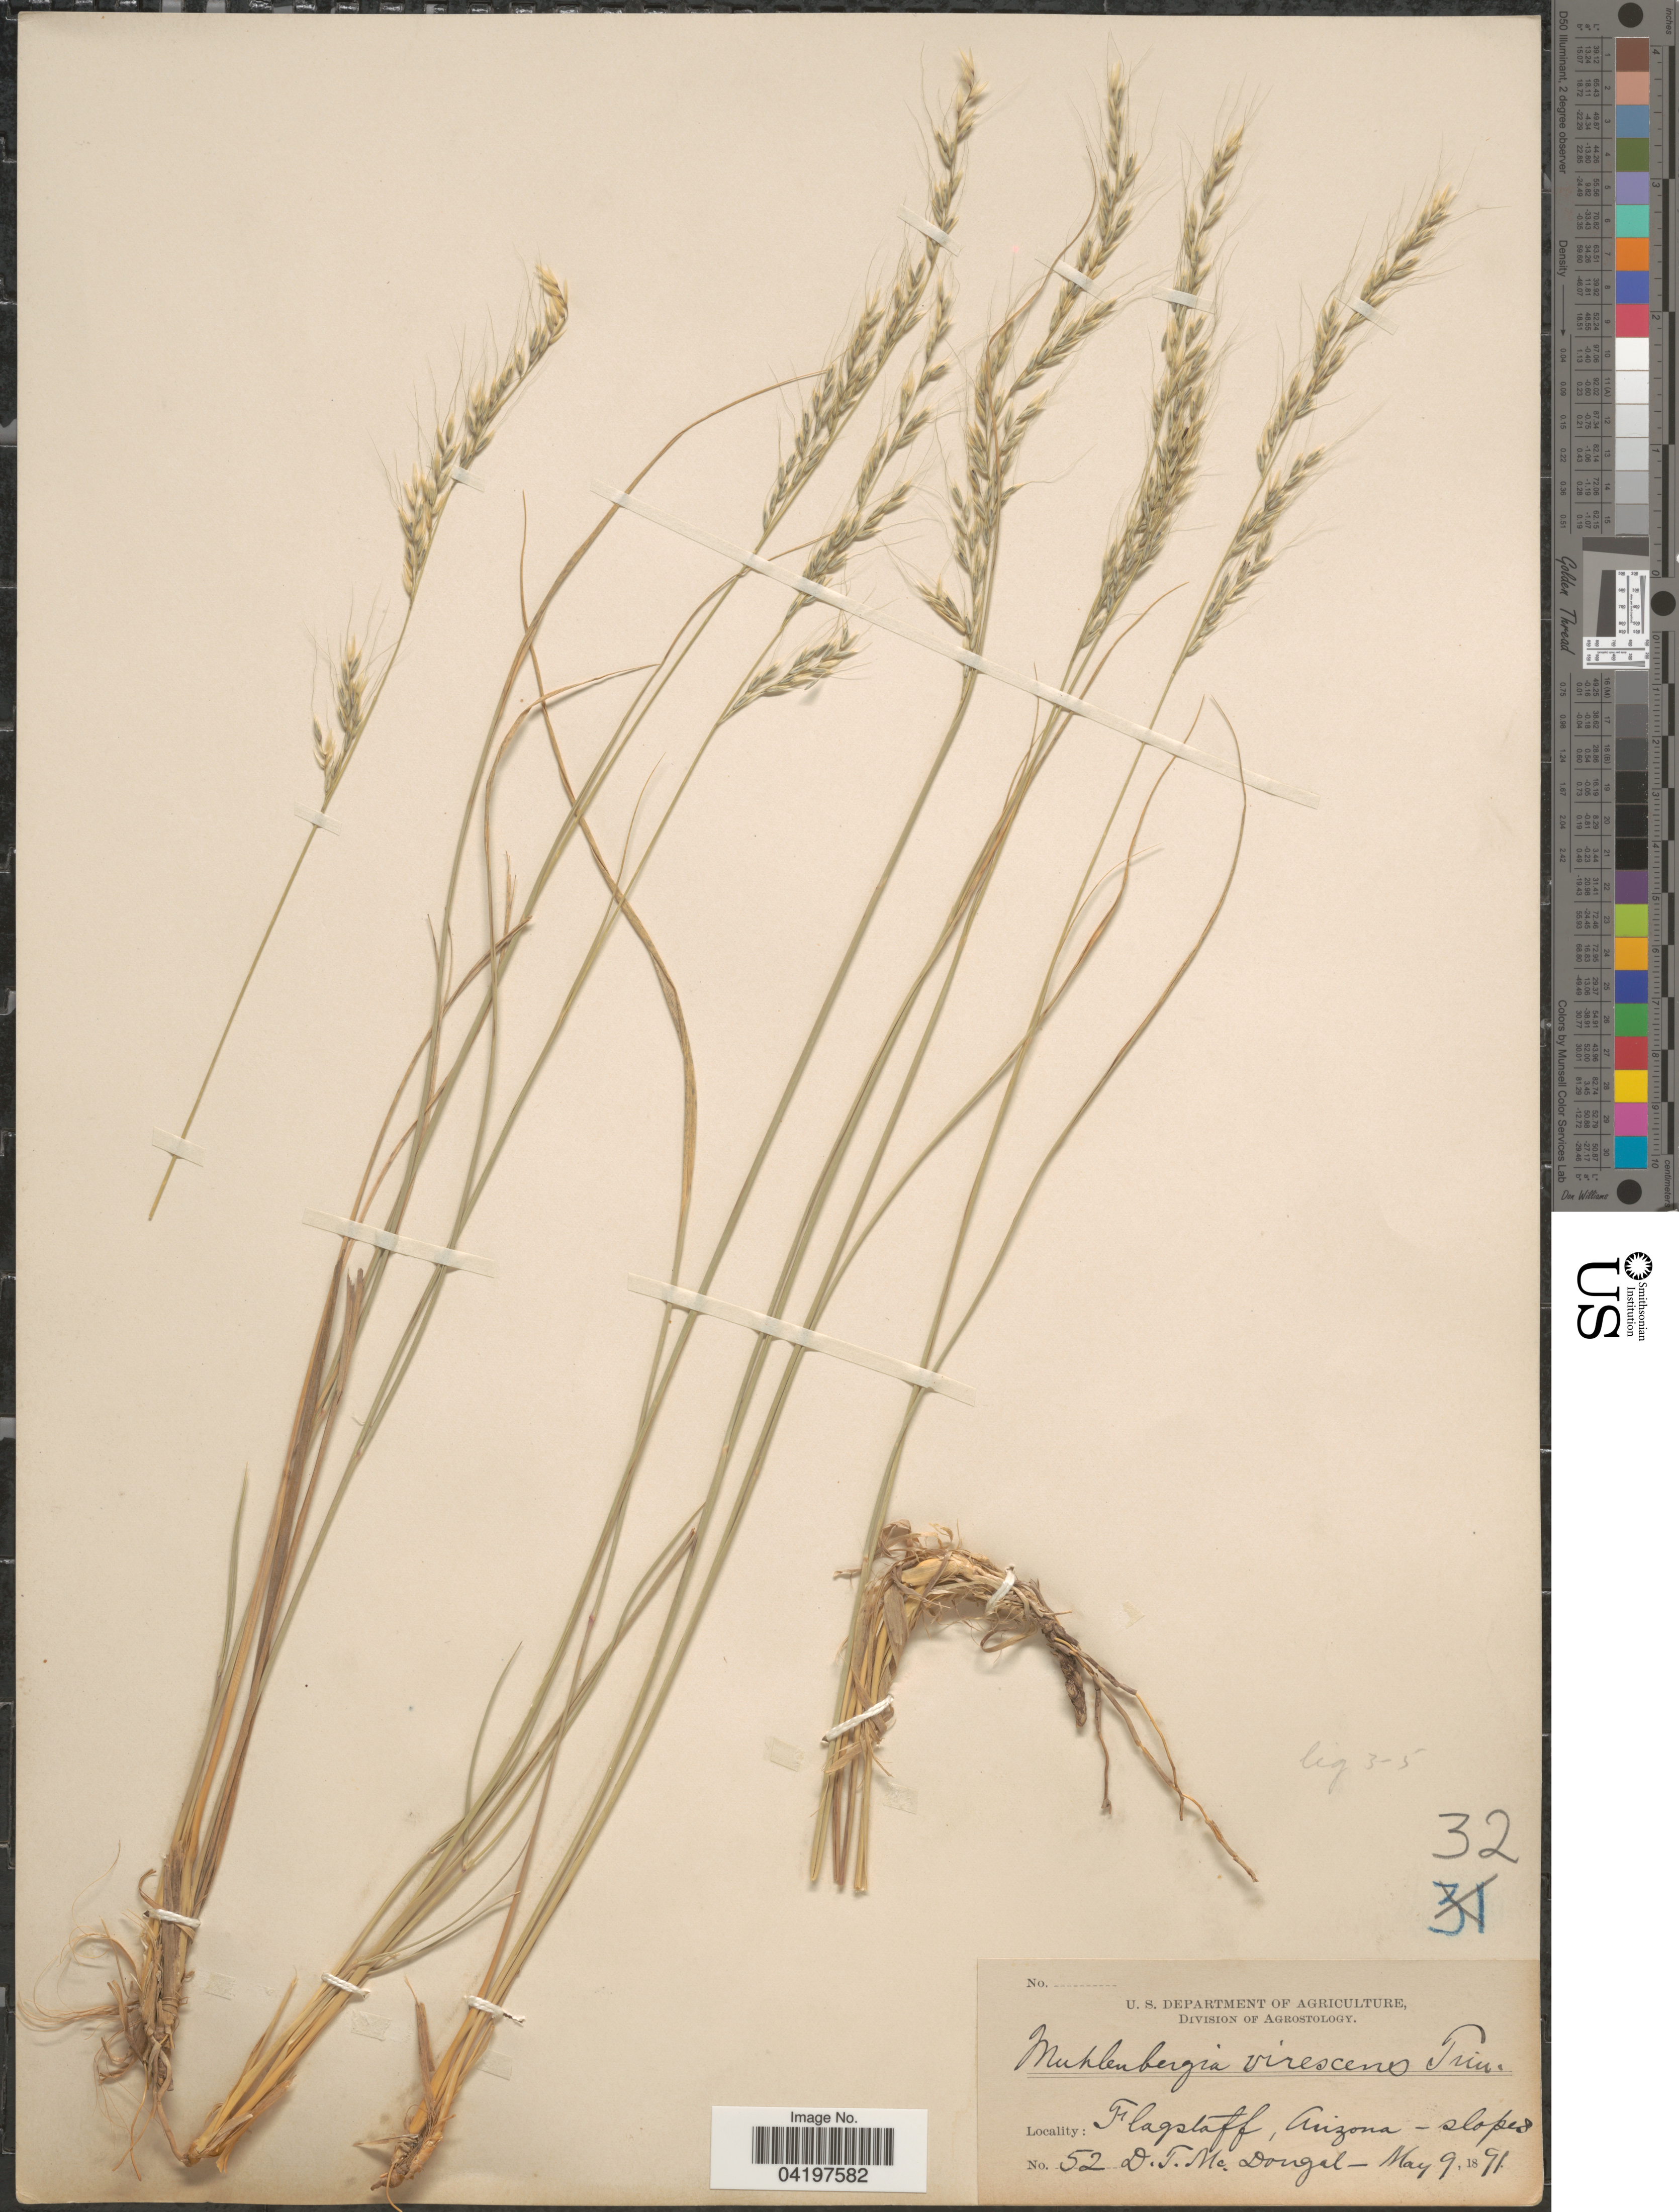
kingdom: Plantae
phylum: Tracheophyta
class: Liliopsida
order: Poales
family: Poaceae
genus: Muhlenbergia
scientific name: Muhlenbergia straminea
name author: Hitchc.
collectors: D. McDougal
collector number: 52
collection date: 1891-05-09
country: United States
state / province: Arizona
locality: Flagstaff.-slopes.